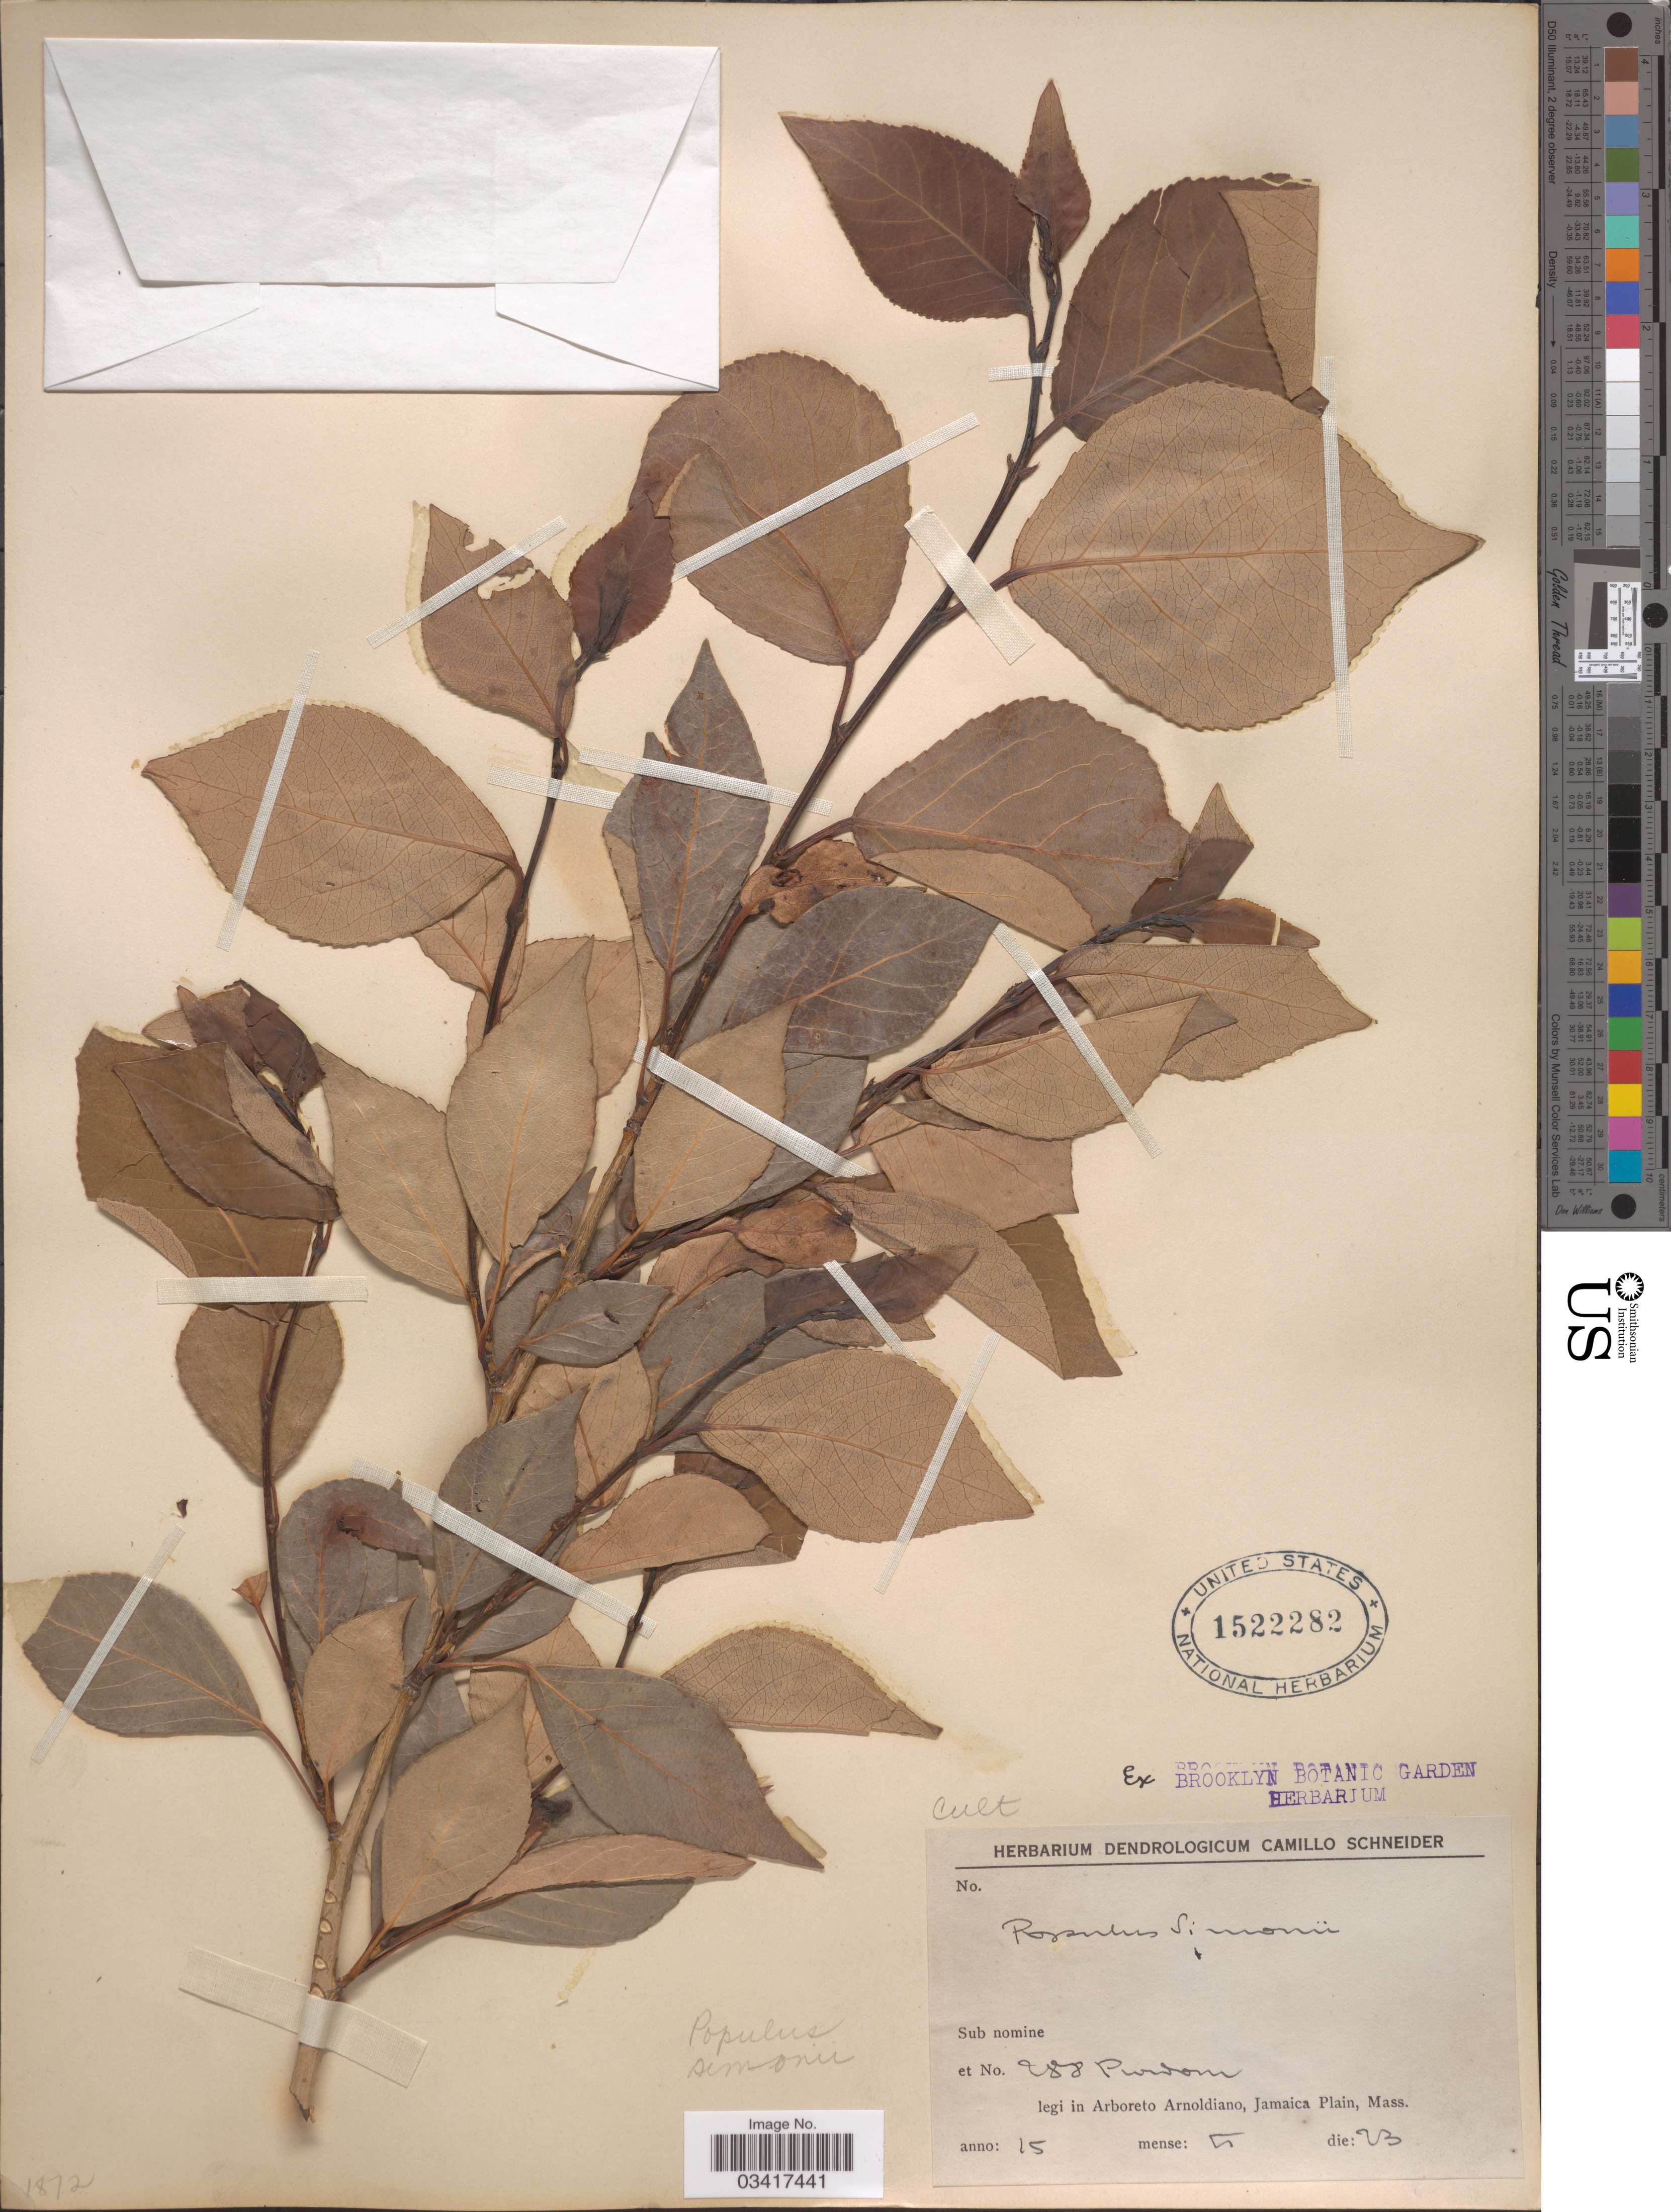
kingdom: Plantae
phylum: Tracheophyta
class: Magnoliopsida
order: Malpighiales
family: Salicaceae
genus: Populus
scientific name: Populus simonii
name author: Carrière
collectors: Purdom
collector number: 288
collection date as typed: Transcribed d/m/y: 23/5/15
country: United States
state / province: Massachusetts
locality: Arboreto Arnoldiano, Jamaica Plain.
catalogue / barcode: US 1522282